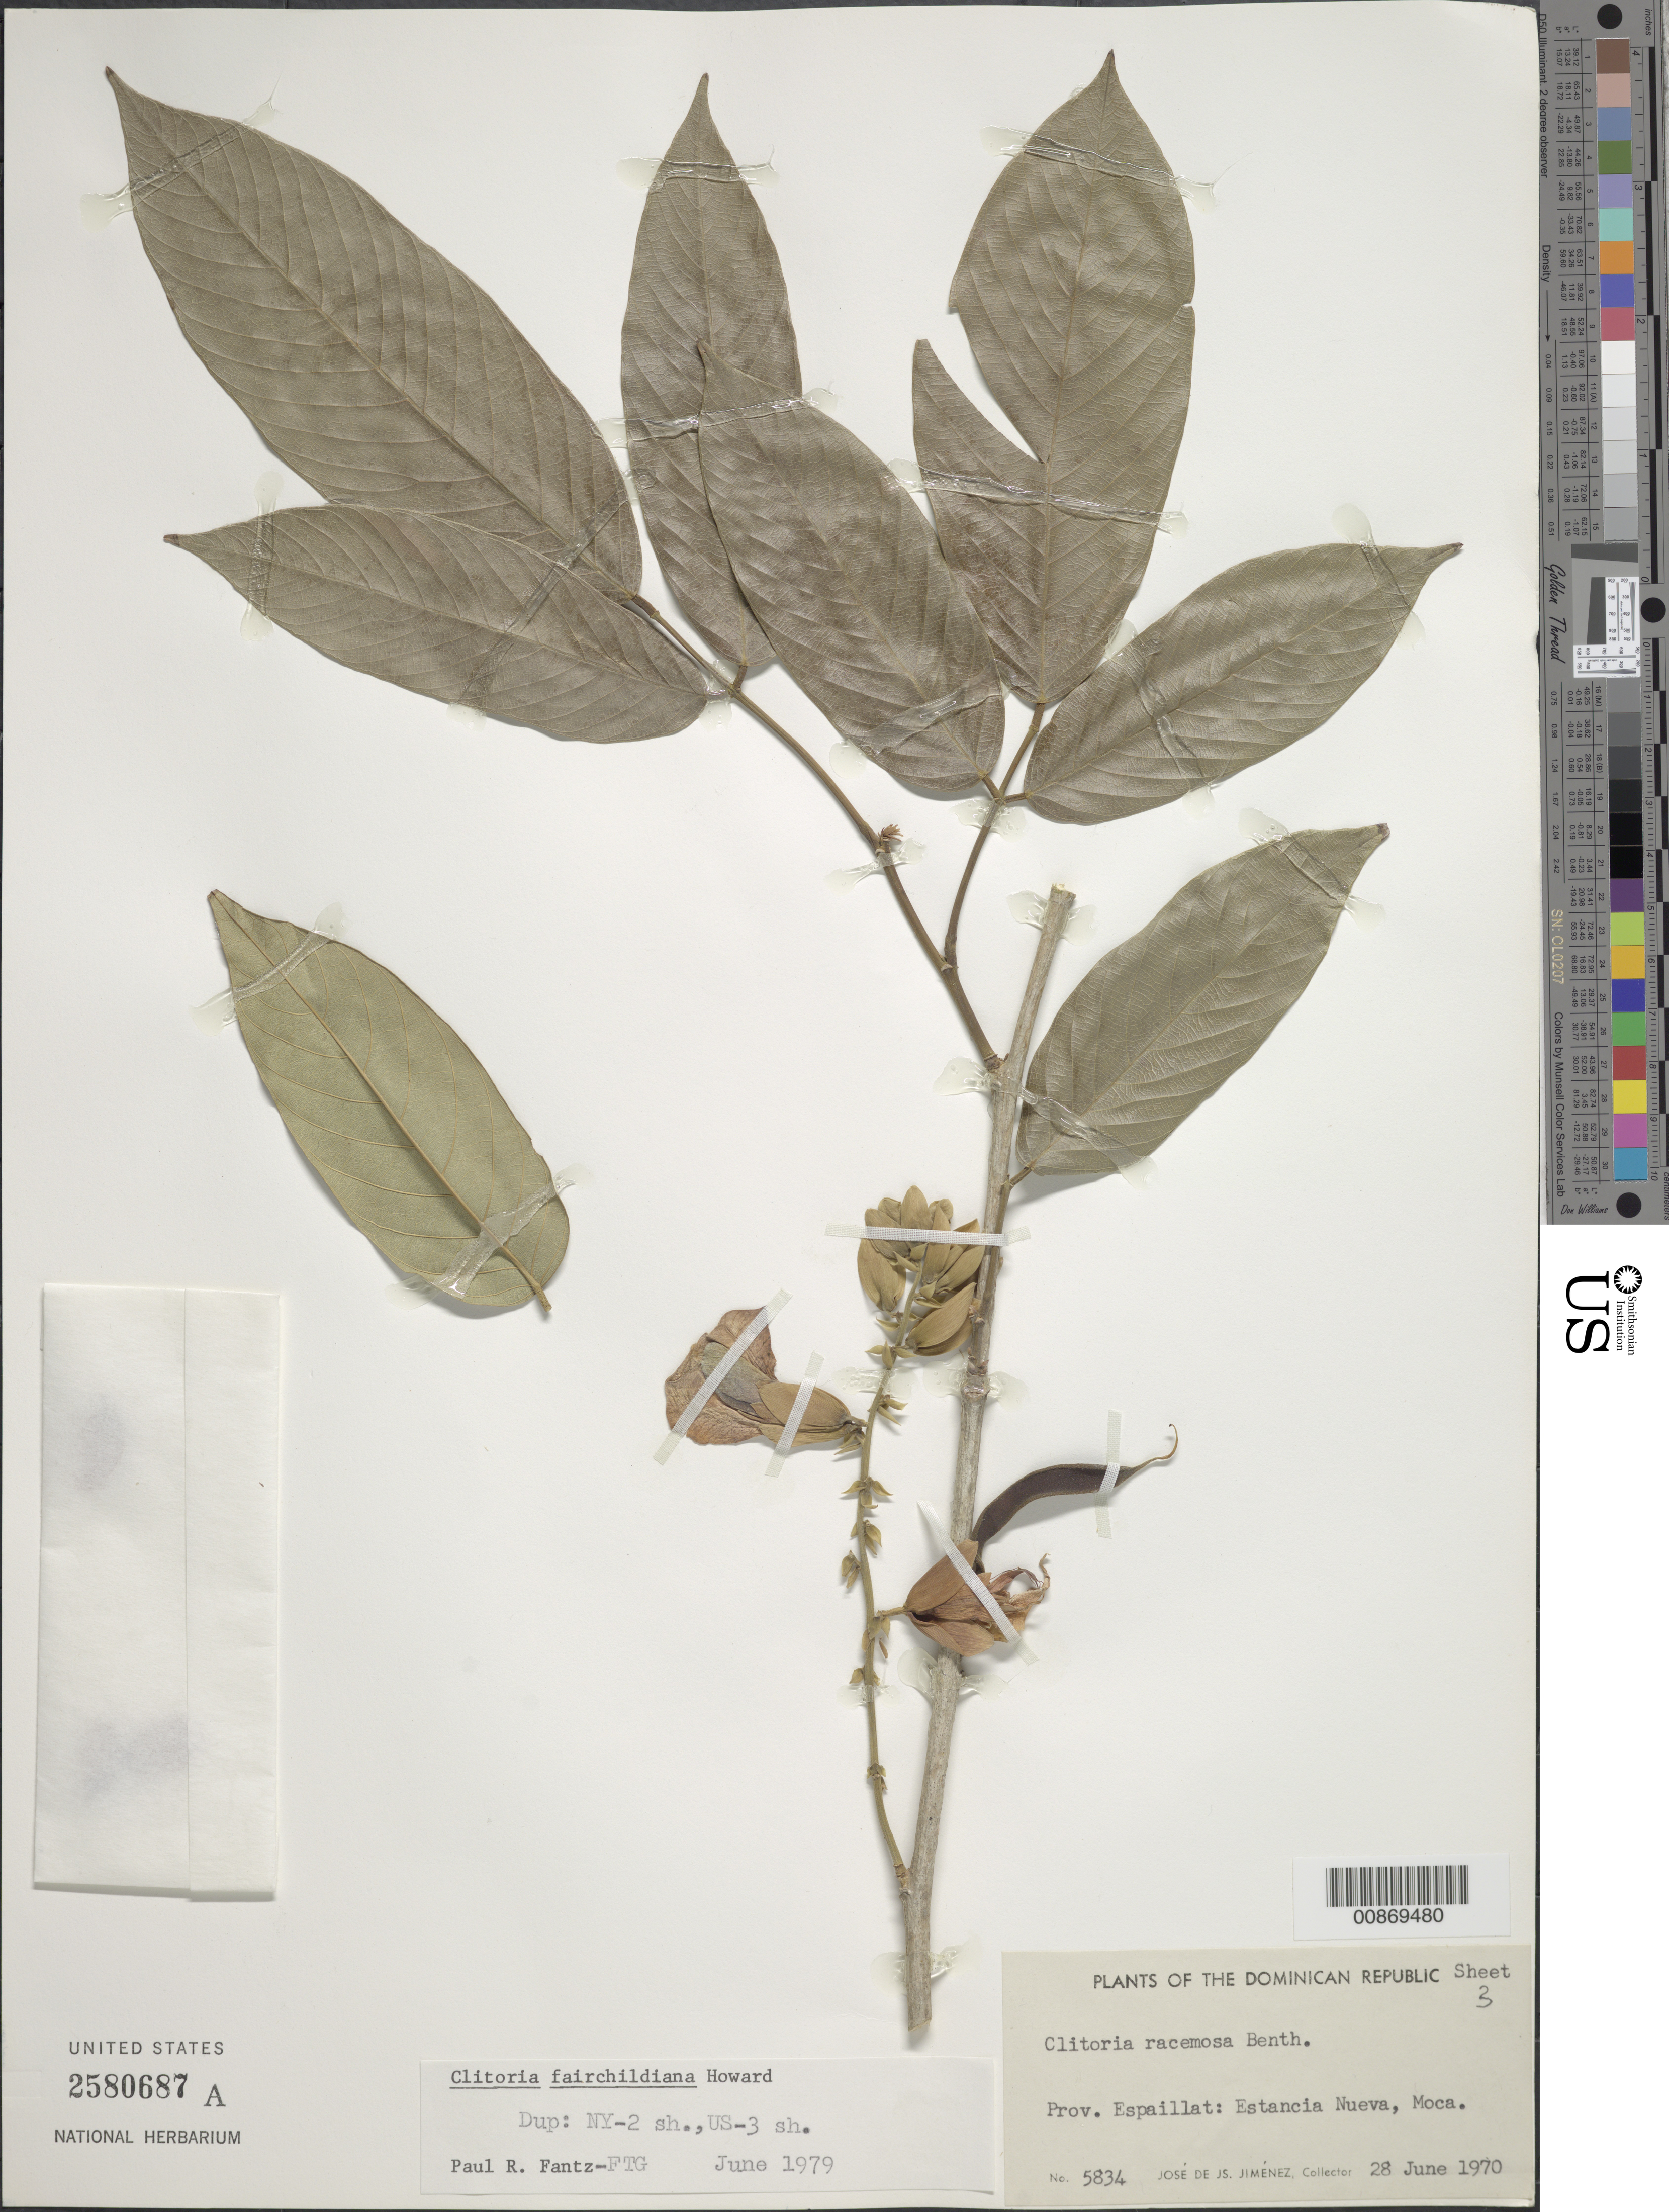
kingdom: Plantae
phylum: Tracheophyta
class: Magnoliopsida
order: Fabales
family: Fabaceae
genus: Clitoria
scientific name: Clitoria fairchildiana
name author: R.A. Howard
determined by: Fantz, P. R., (FLAS), University of Florida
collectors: J. J. Jiménez Almonte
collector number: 5834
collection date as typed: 28 Jun 1970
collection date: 1970-06-28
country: Dominican Republic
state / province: Espaillat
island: Hispaniola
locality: Estancia Nueva, Moca.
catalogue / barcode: US 2580687A